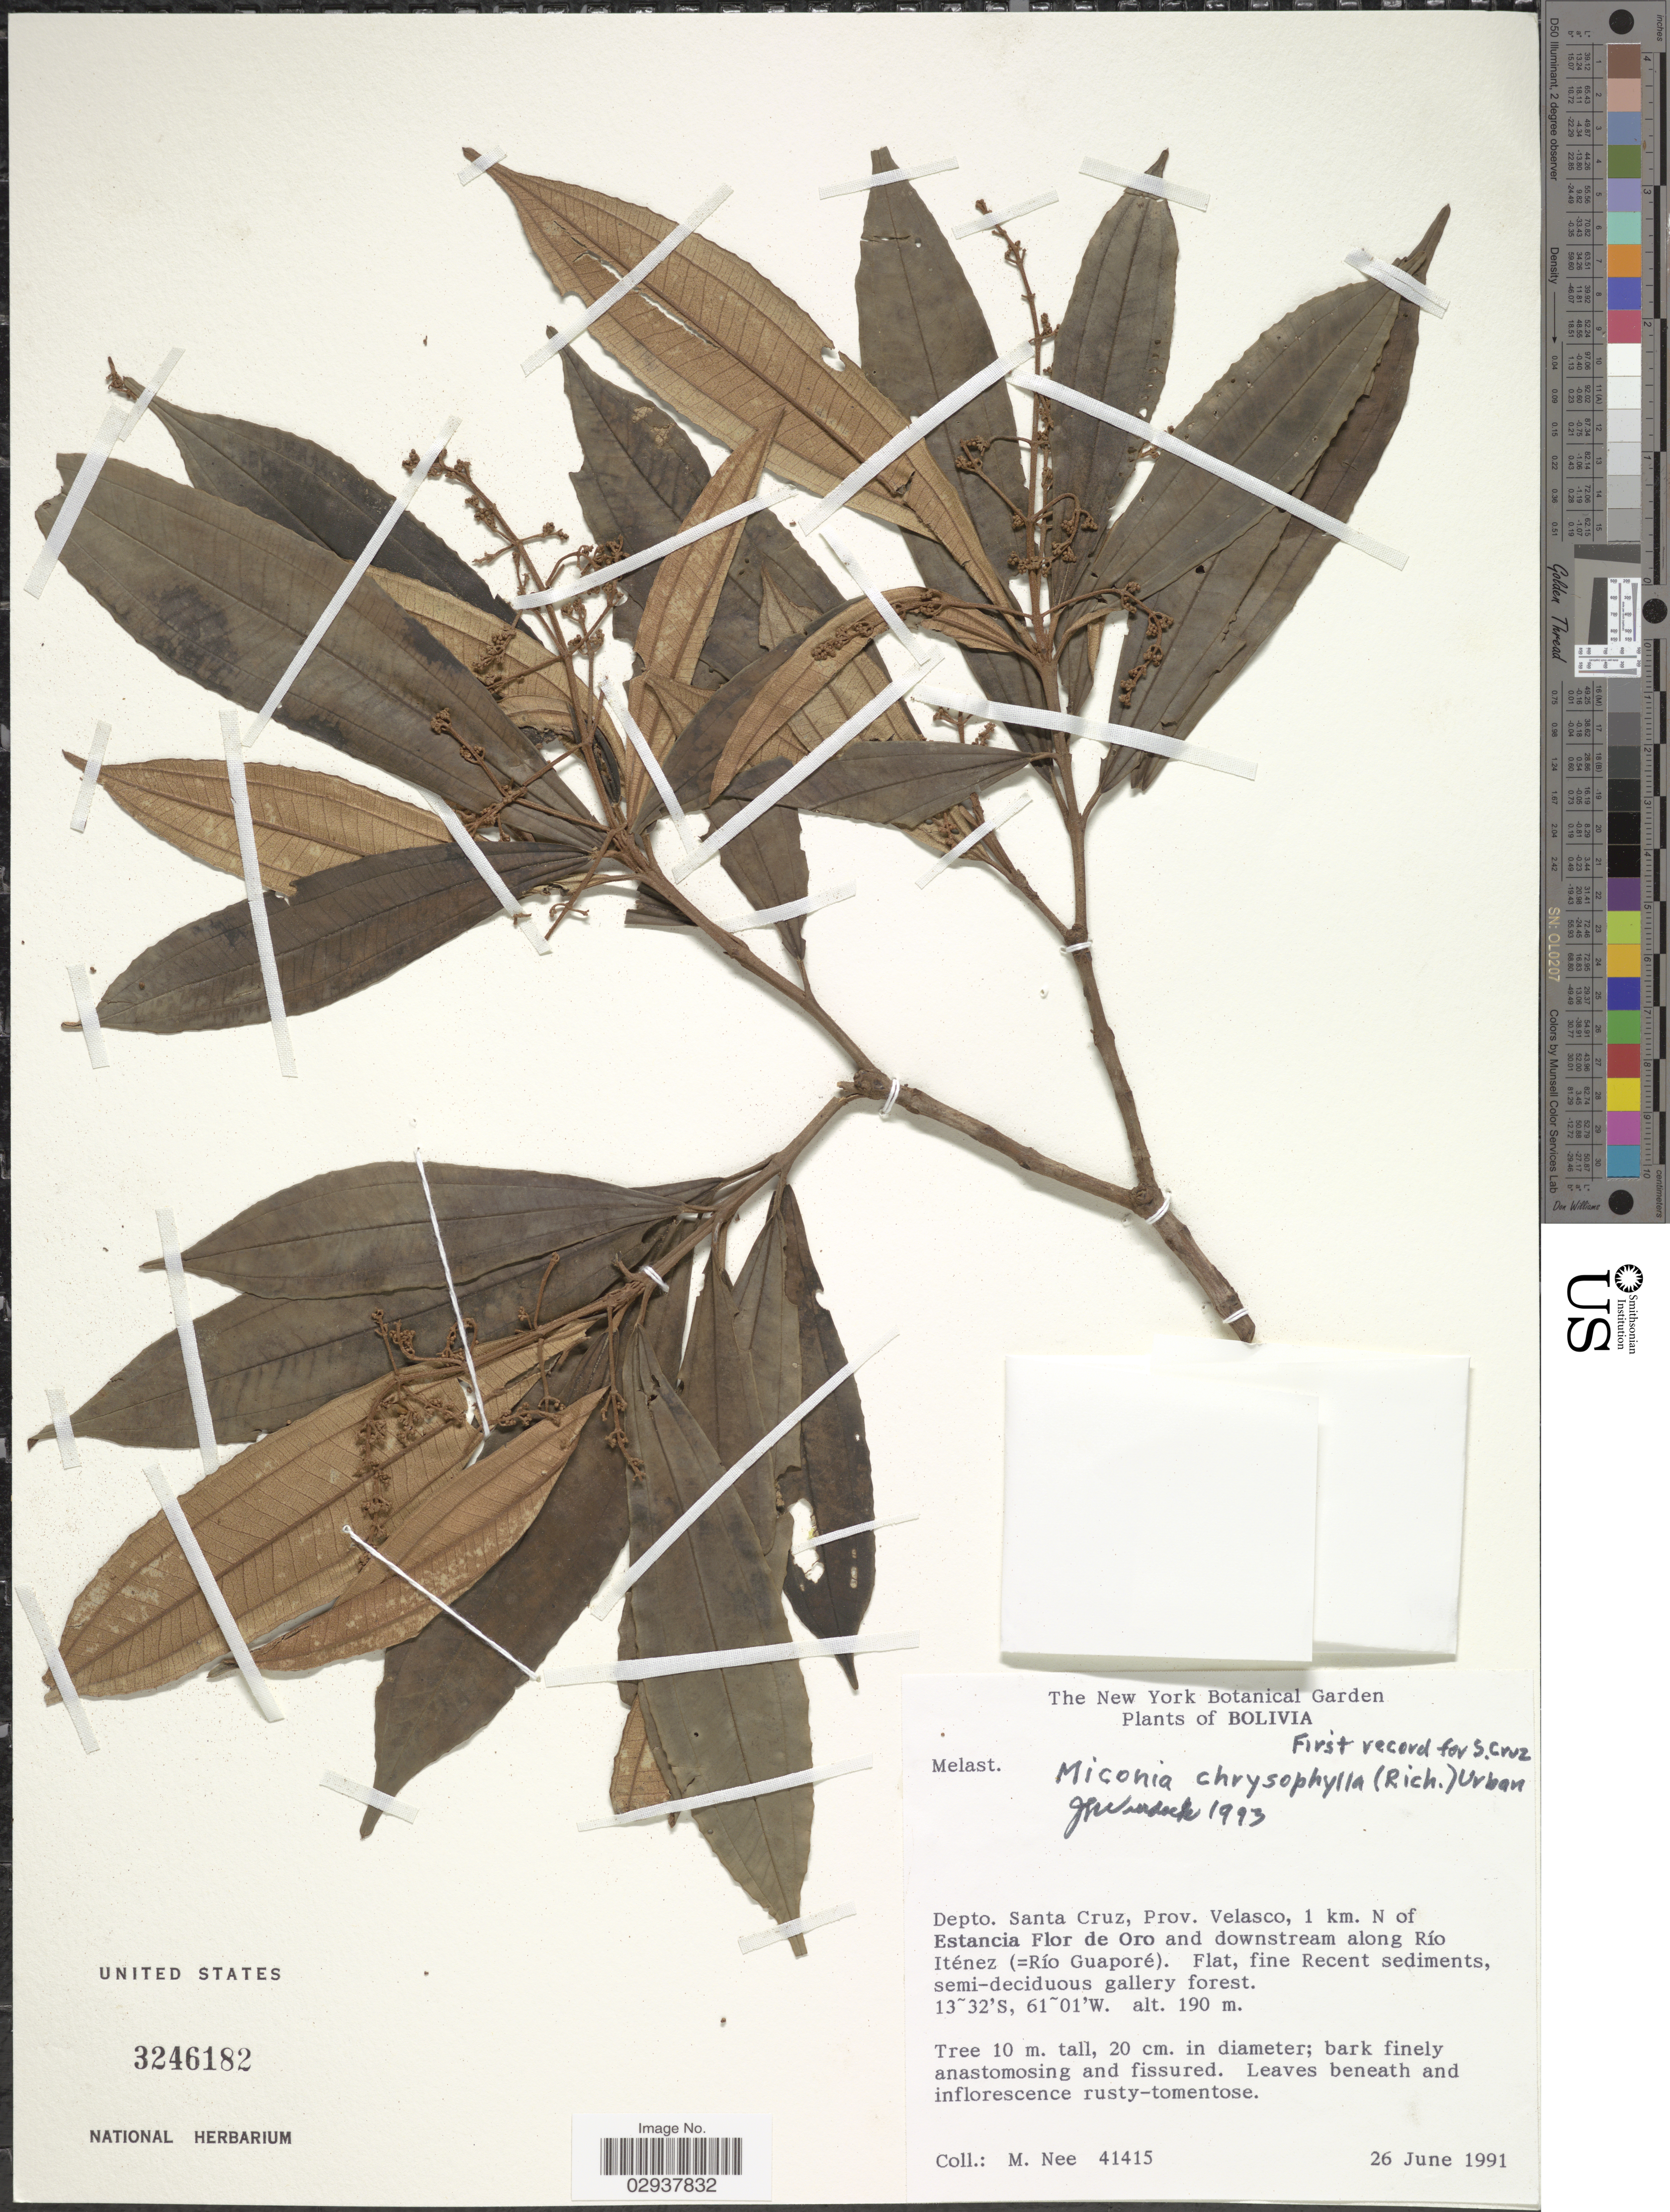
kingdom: Plantae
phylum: Tracheophyta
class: Magnoliopsida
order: Myrtales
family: Melastomataceae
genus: Miconia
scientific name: Miconia chrysophylla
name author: (Rich.) Urb.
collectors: M. Nee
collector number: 41415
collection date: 1991-06-26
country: Bolivia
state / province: Santa Cruz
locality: Depto. Santa Cruz, Prov. Velasco, 1 km. N of Estancia Flor de Oro and downstream along Río Iténez (=Río Guaporé).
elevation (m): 190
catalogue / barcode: US 3246182